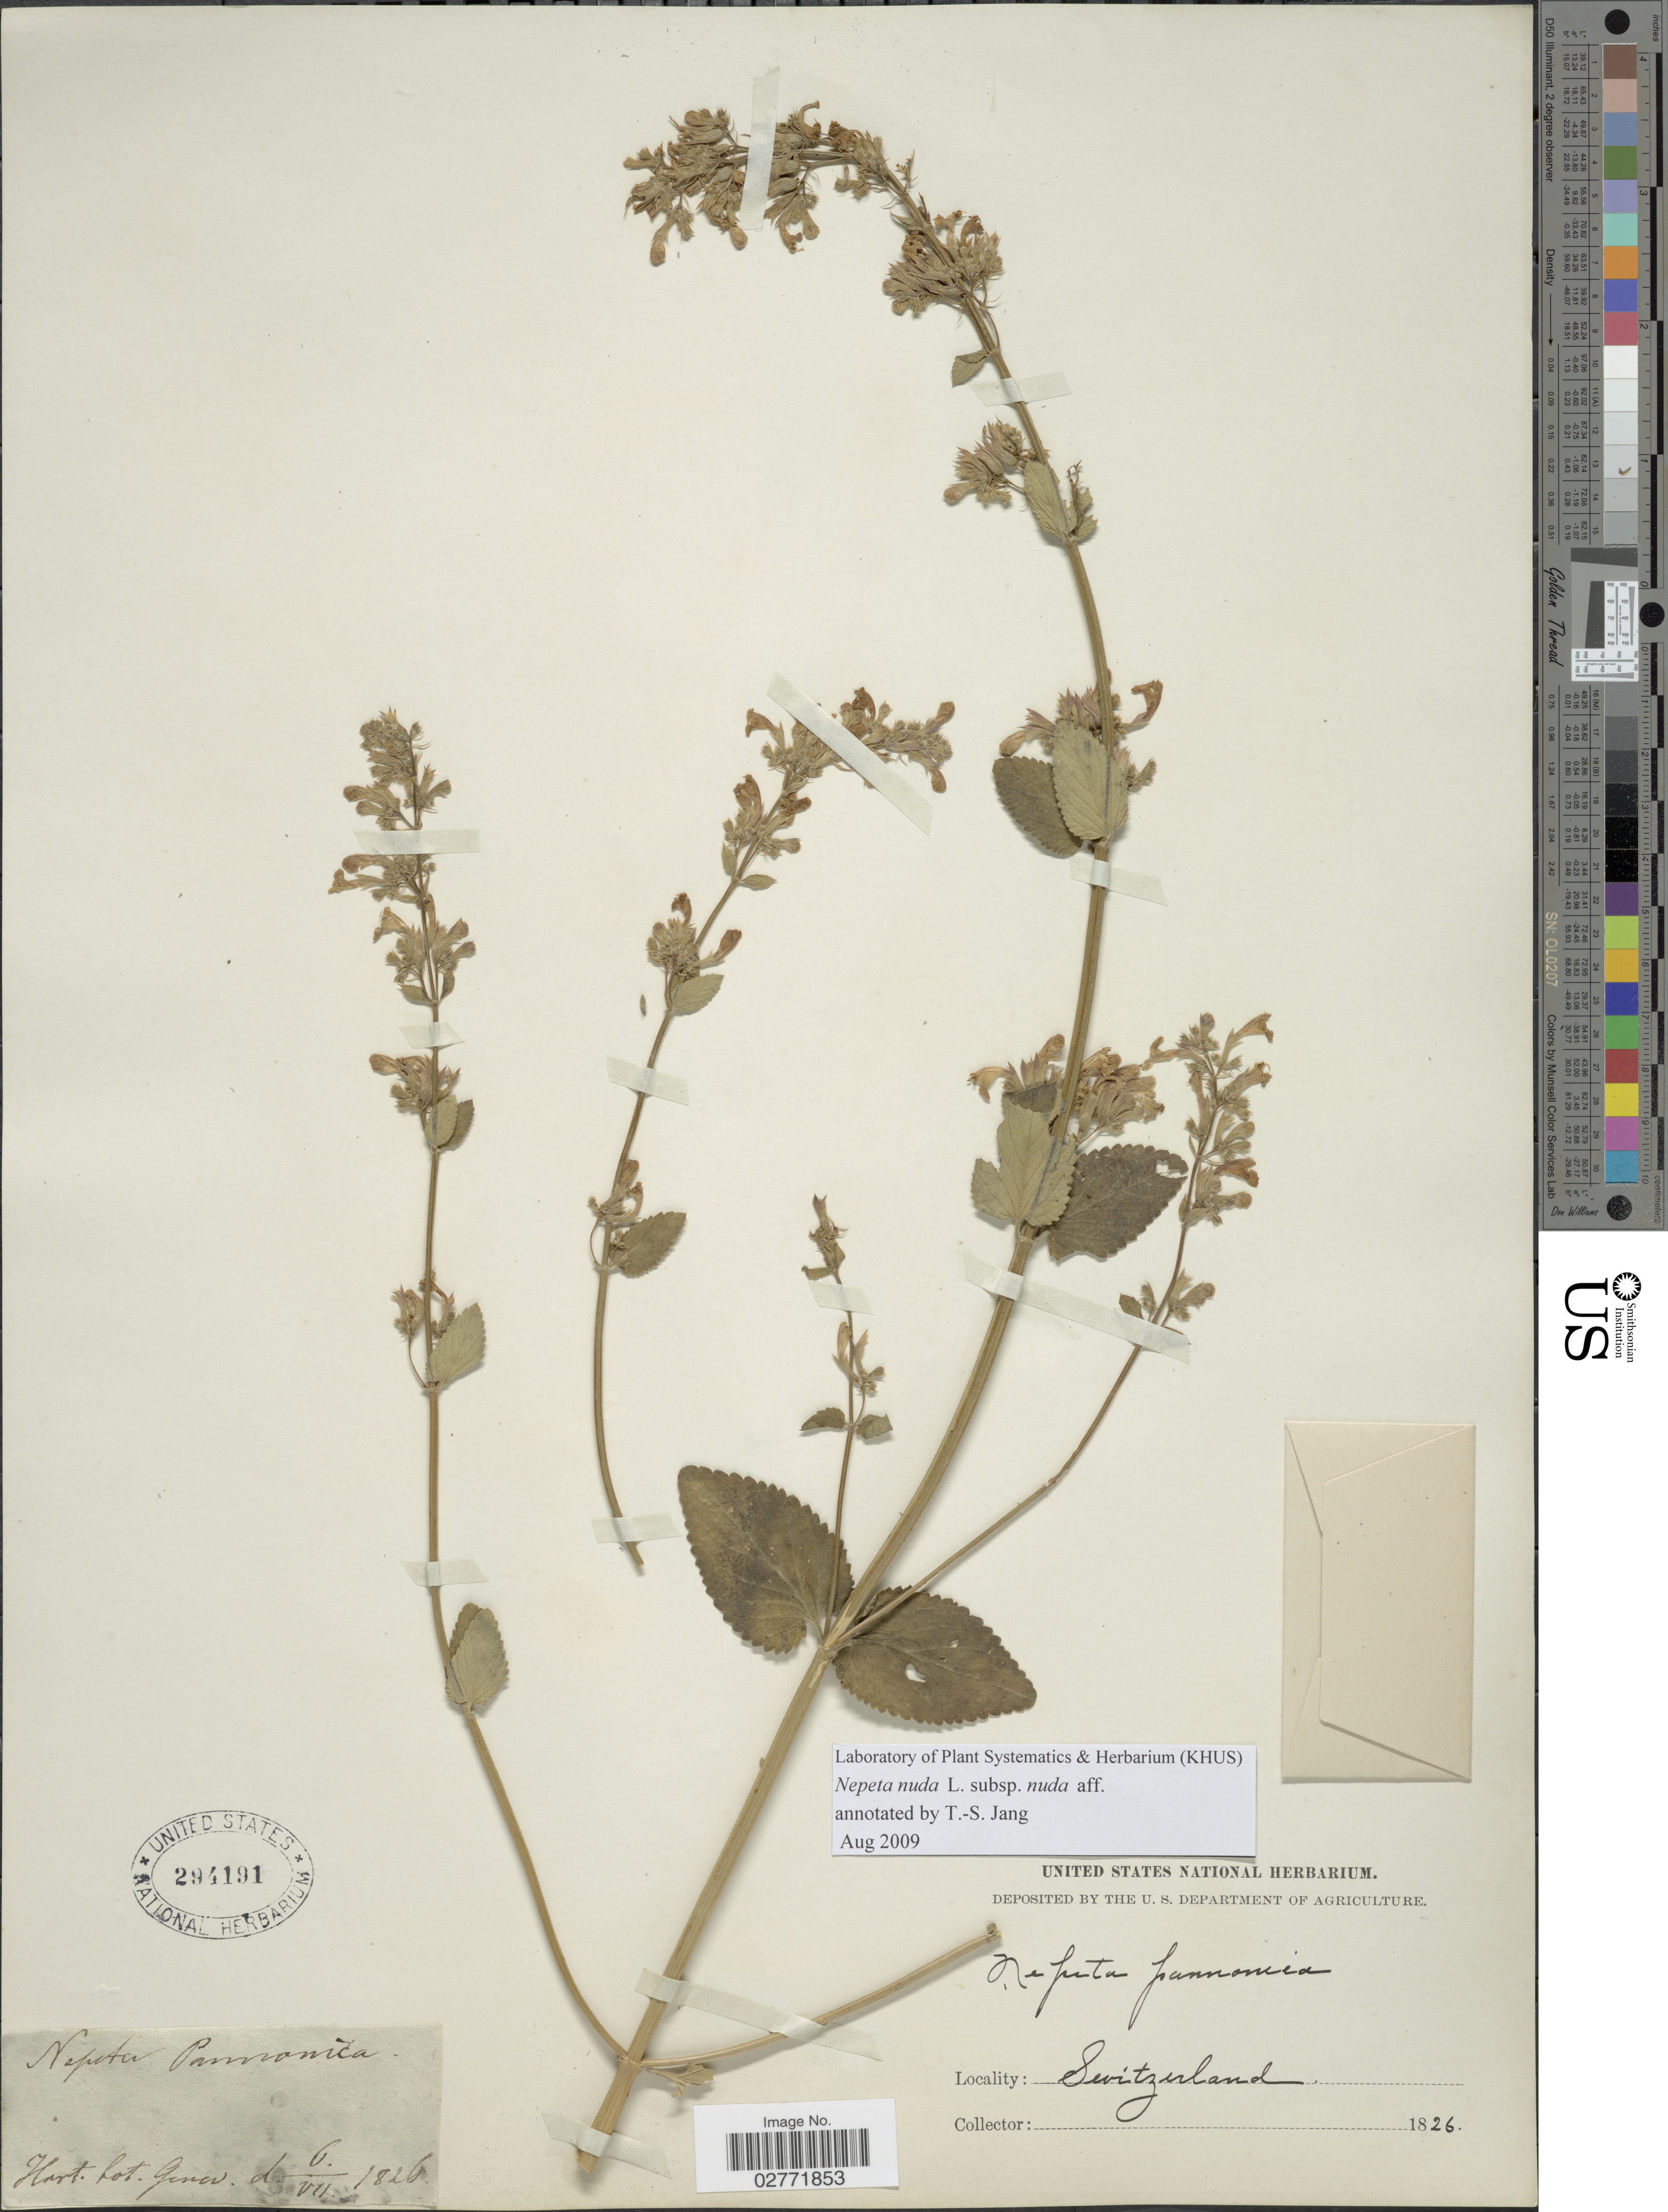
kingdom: Plantae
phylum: Tracheophyta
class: Magnoliopsida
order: Lamiales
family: Lamiaceae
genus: Nepeta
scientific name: Nepeta nuda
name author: L.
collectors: ex herb. United States National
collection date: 1826-07-06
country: Switzerland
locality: Hort. bot. Genev.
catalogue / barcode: US 294191